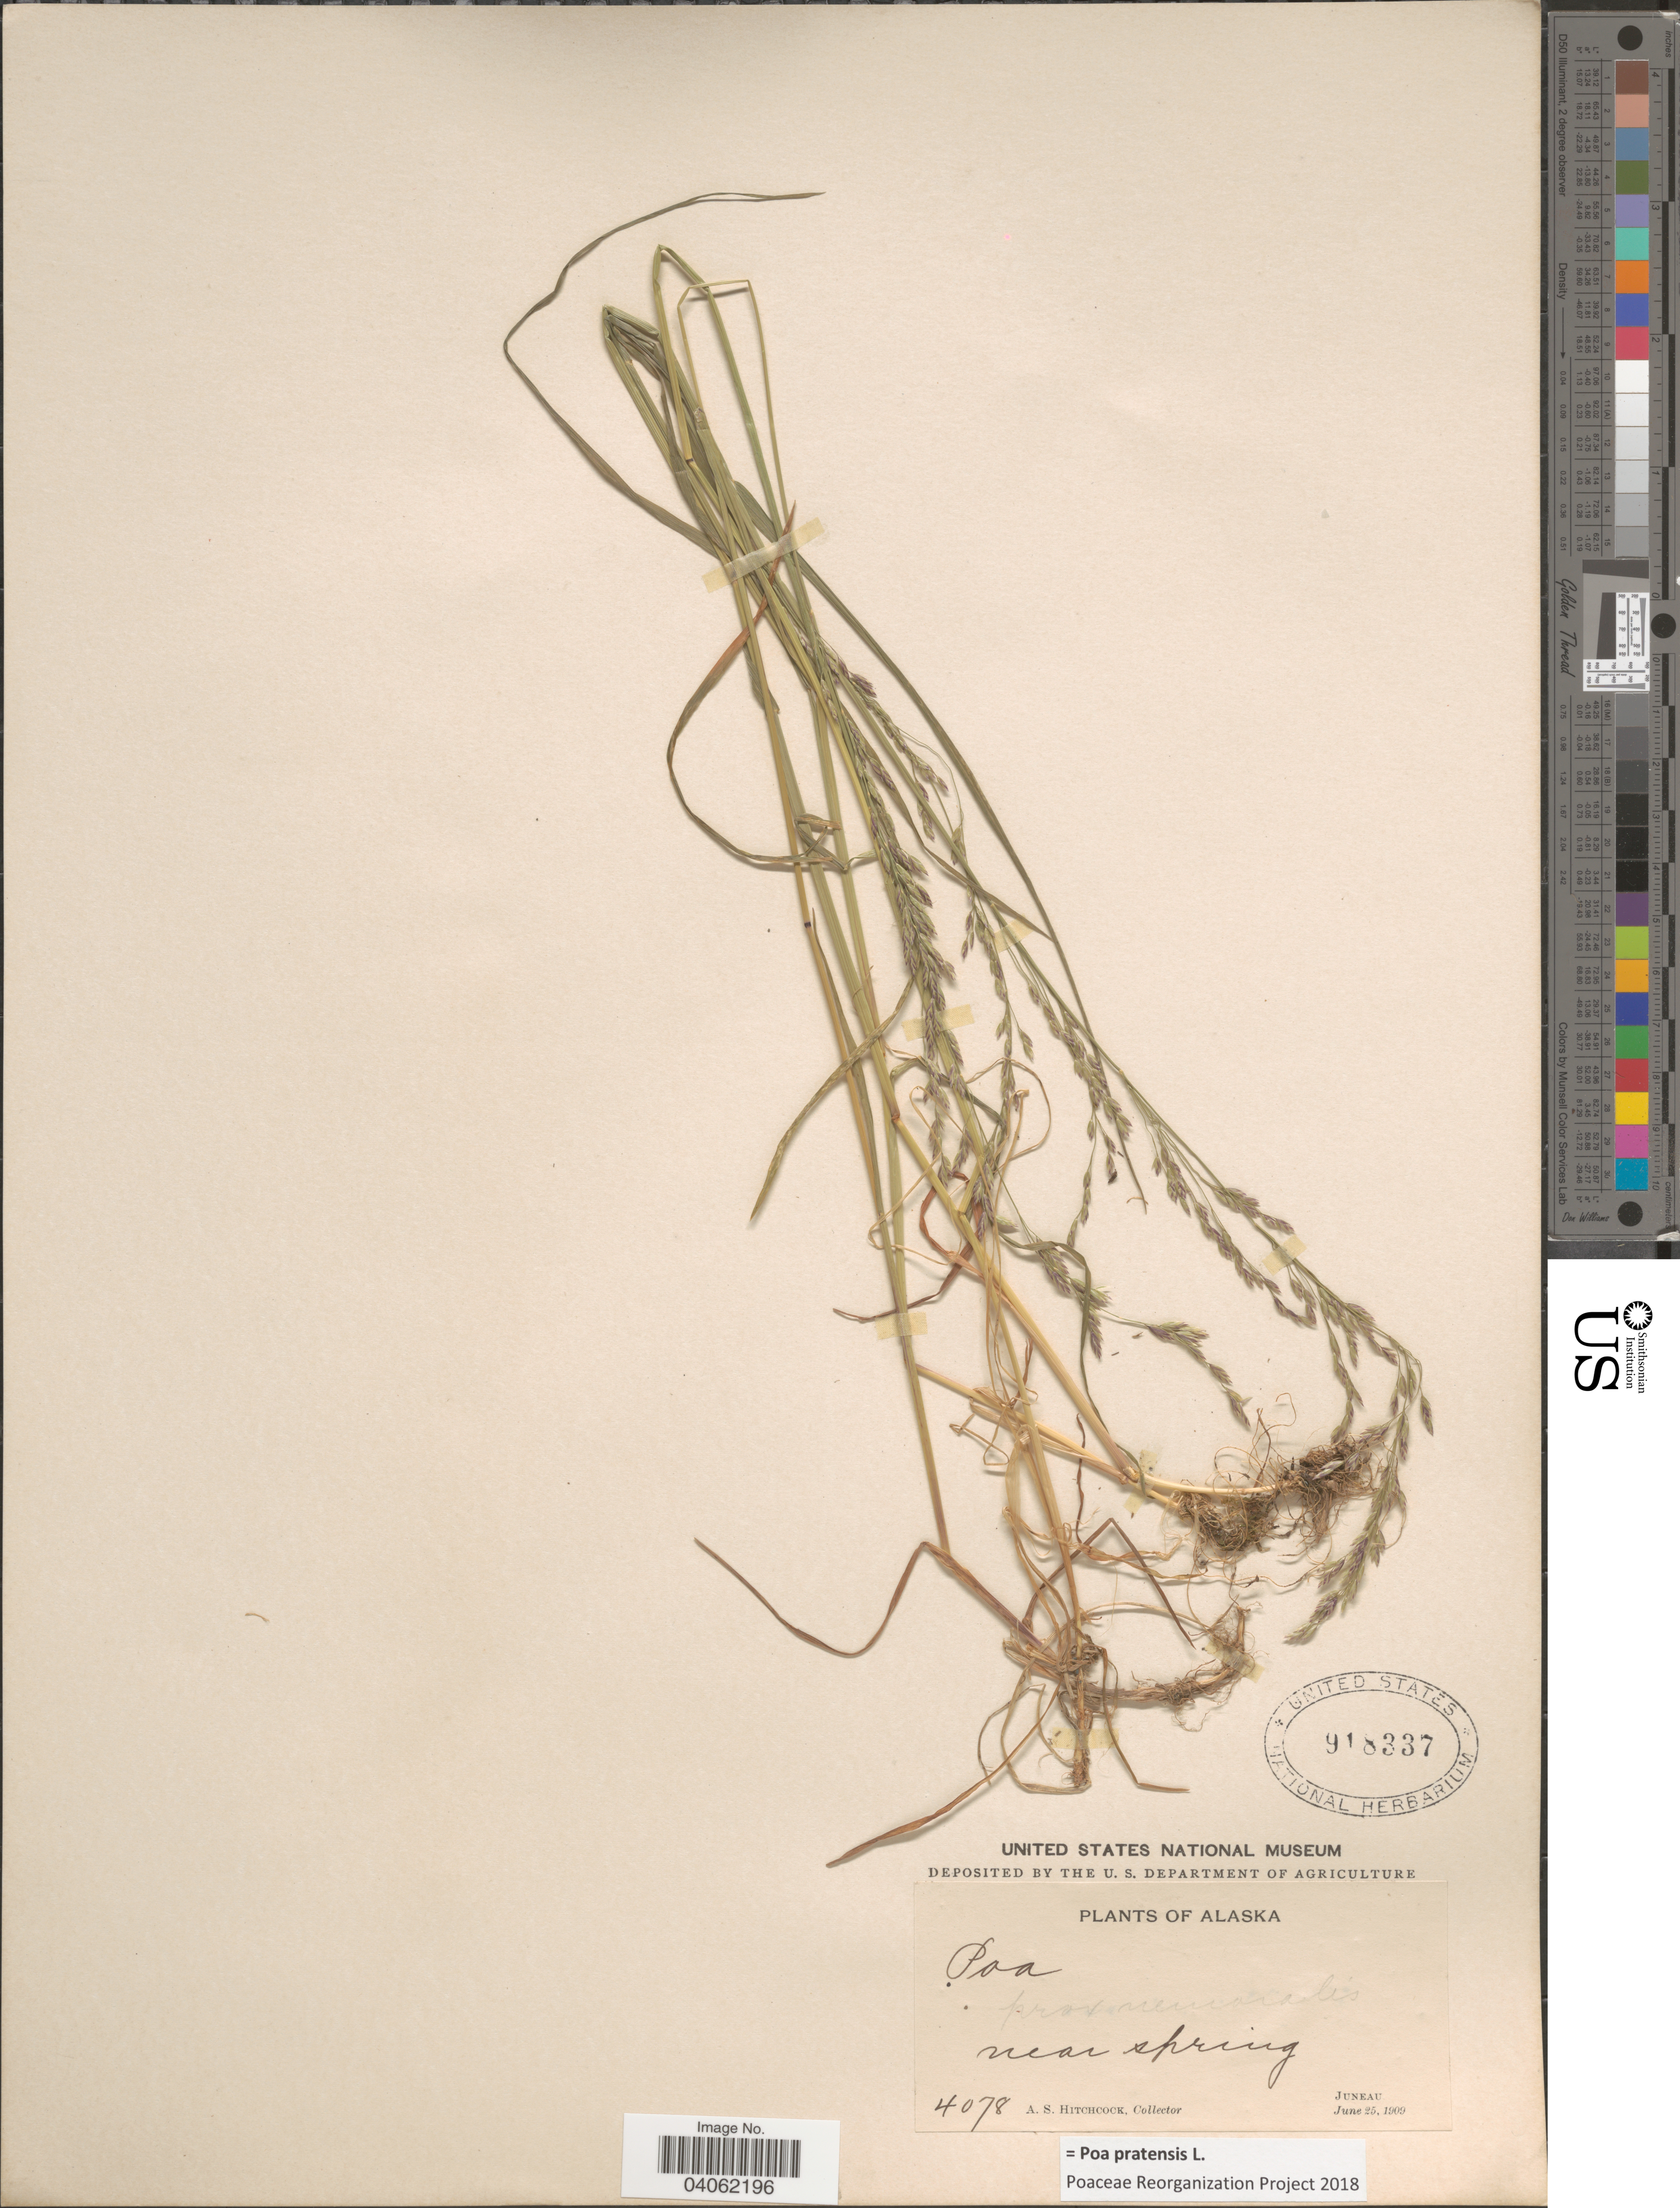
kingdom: Plantae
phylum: Tracheophyta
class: Liliopsida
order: Poales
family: Poaceae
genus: Poa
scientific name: Poa pratensis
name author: L.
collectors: A. S. Hitchcock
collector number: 4078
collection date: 1909-06-25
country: United States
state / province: Alaska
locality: Near spring. Juneau.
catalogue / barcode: US 918337